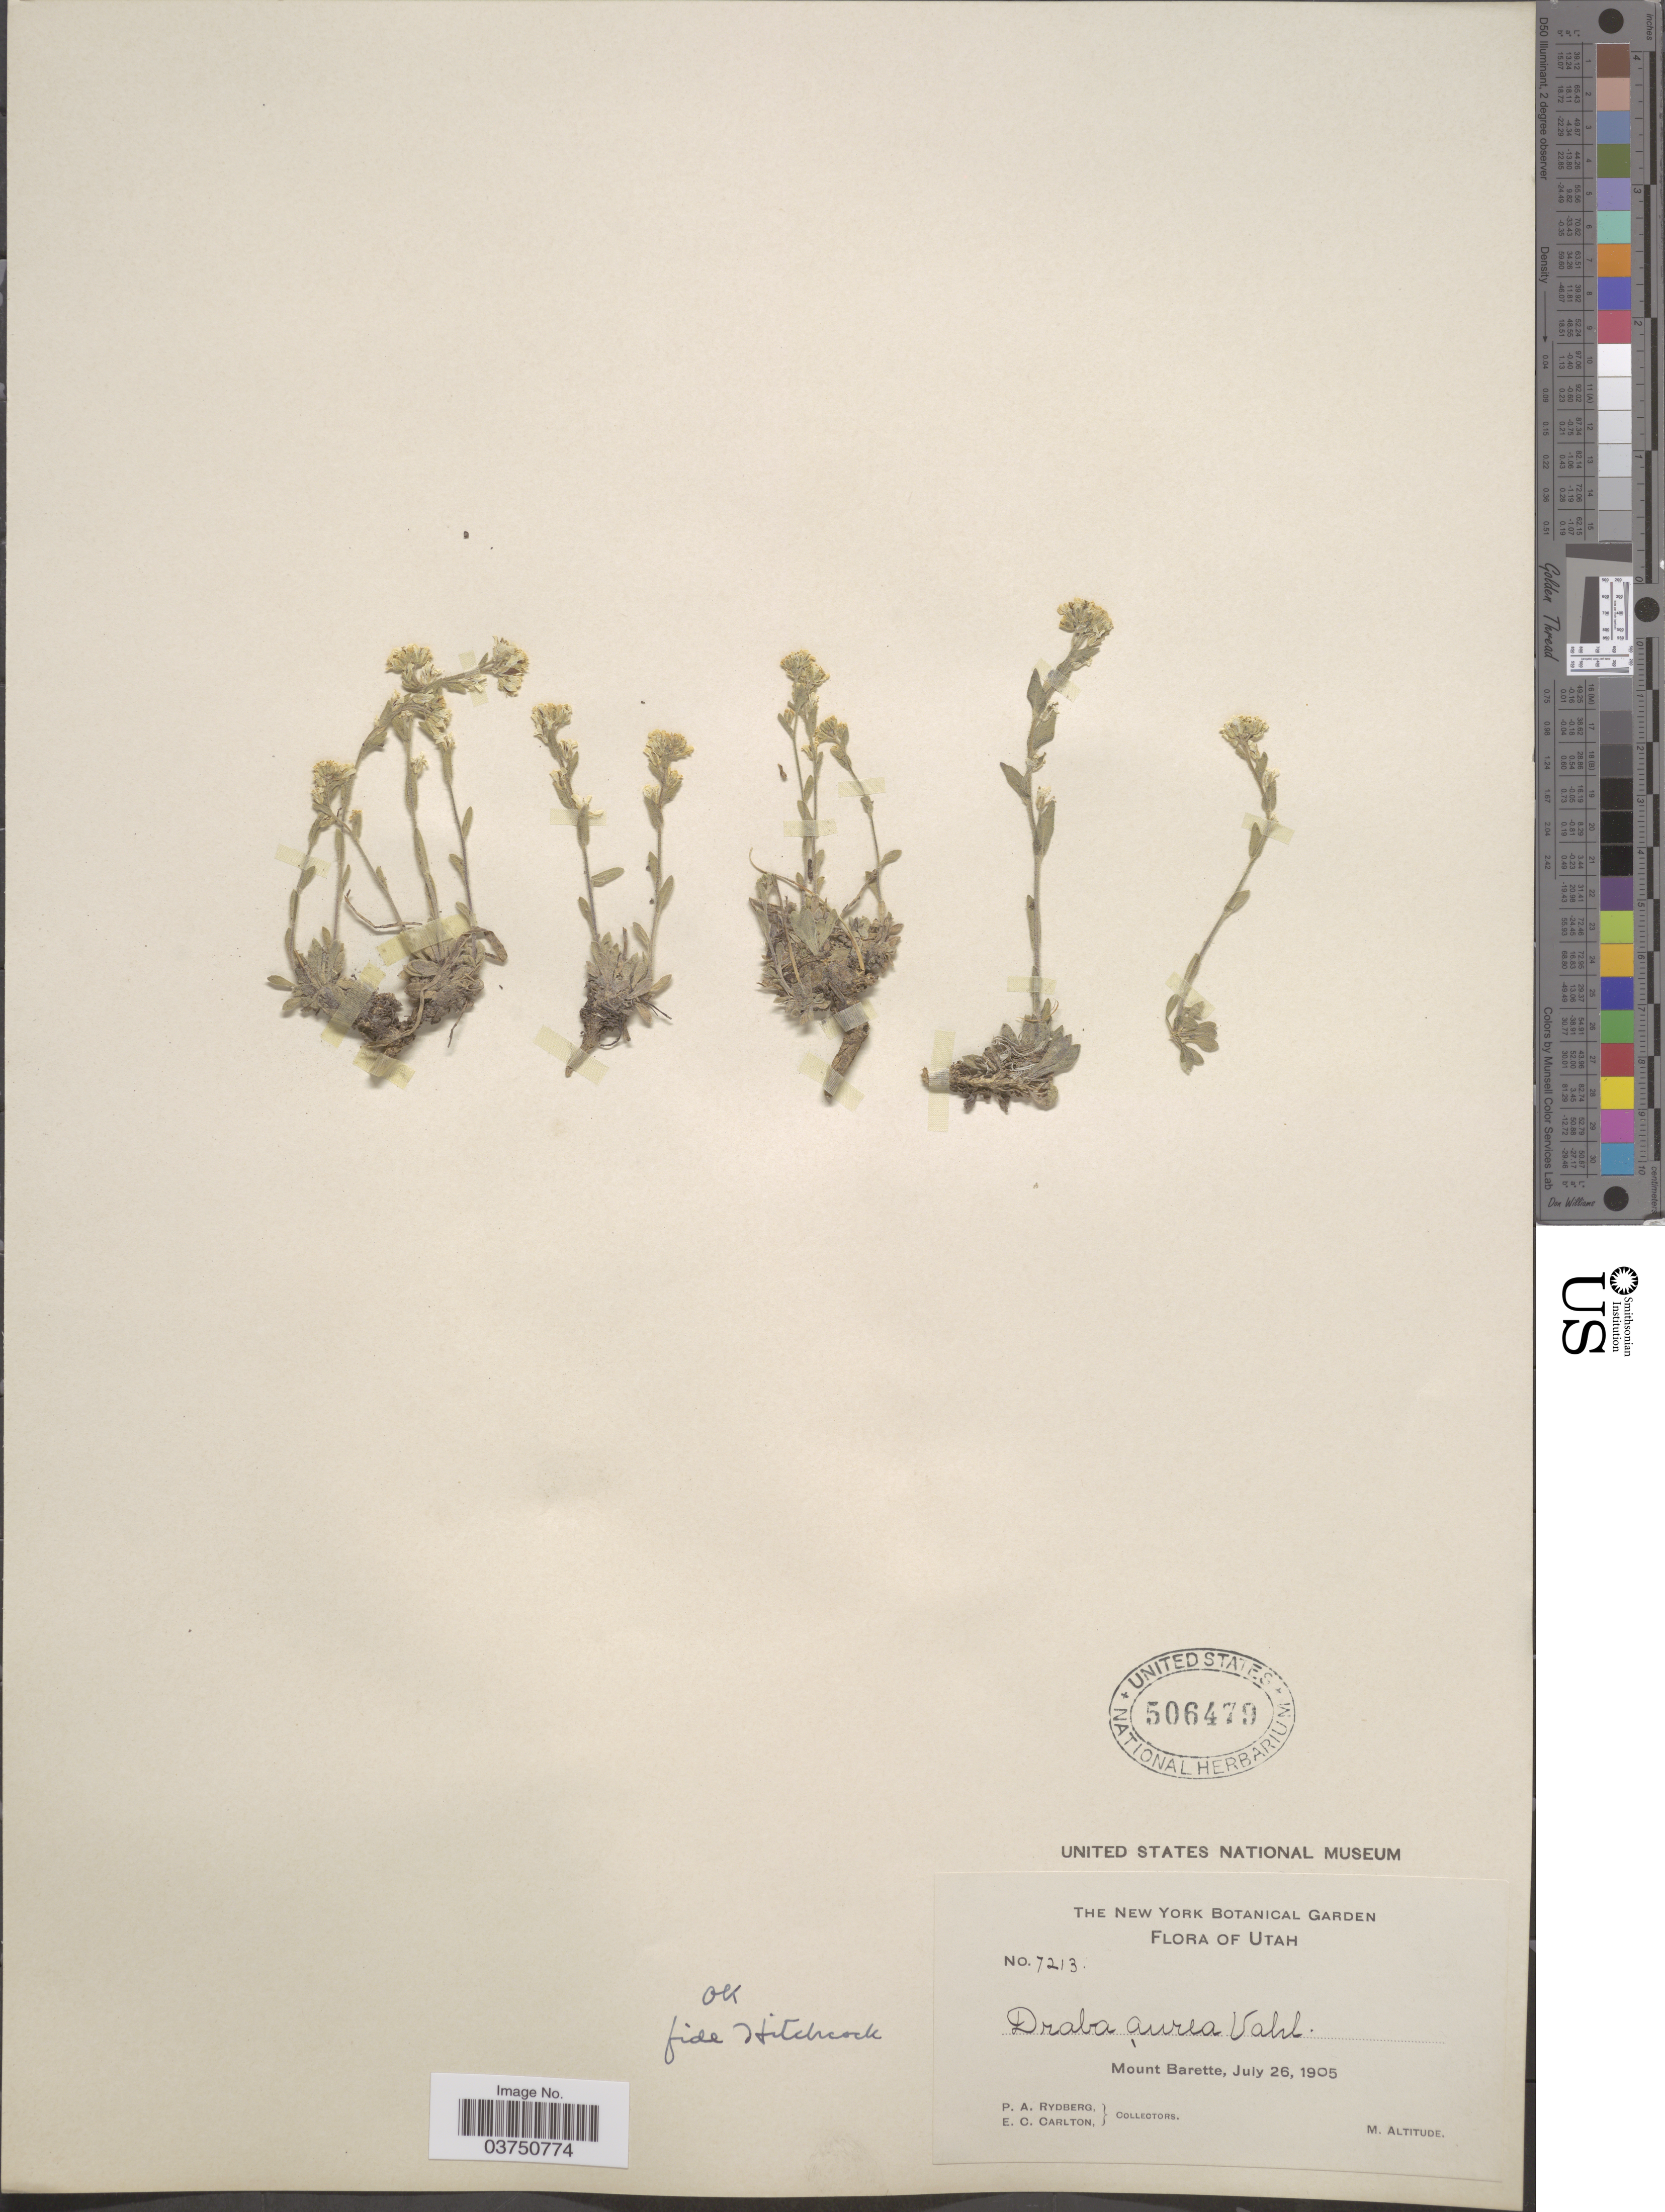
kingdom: Plantae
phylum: Tracheophyta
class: Magnoliopsida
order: Brassicales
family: Brassicaceae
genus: Draba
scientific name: Draba aurea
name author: Vahl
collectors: P. A. Rydberg & E. Carlton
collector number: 7213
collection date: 1905-07-26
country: United States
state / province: Utah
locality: Mount Barette.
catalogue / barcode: US 506479